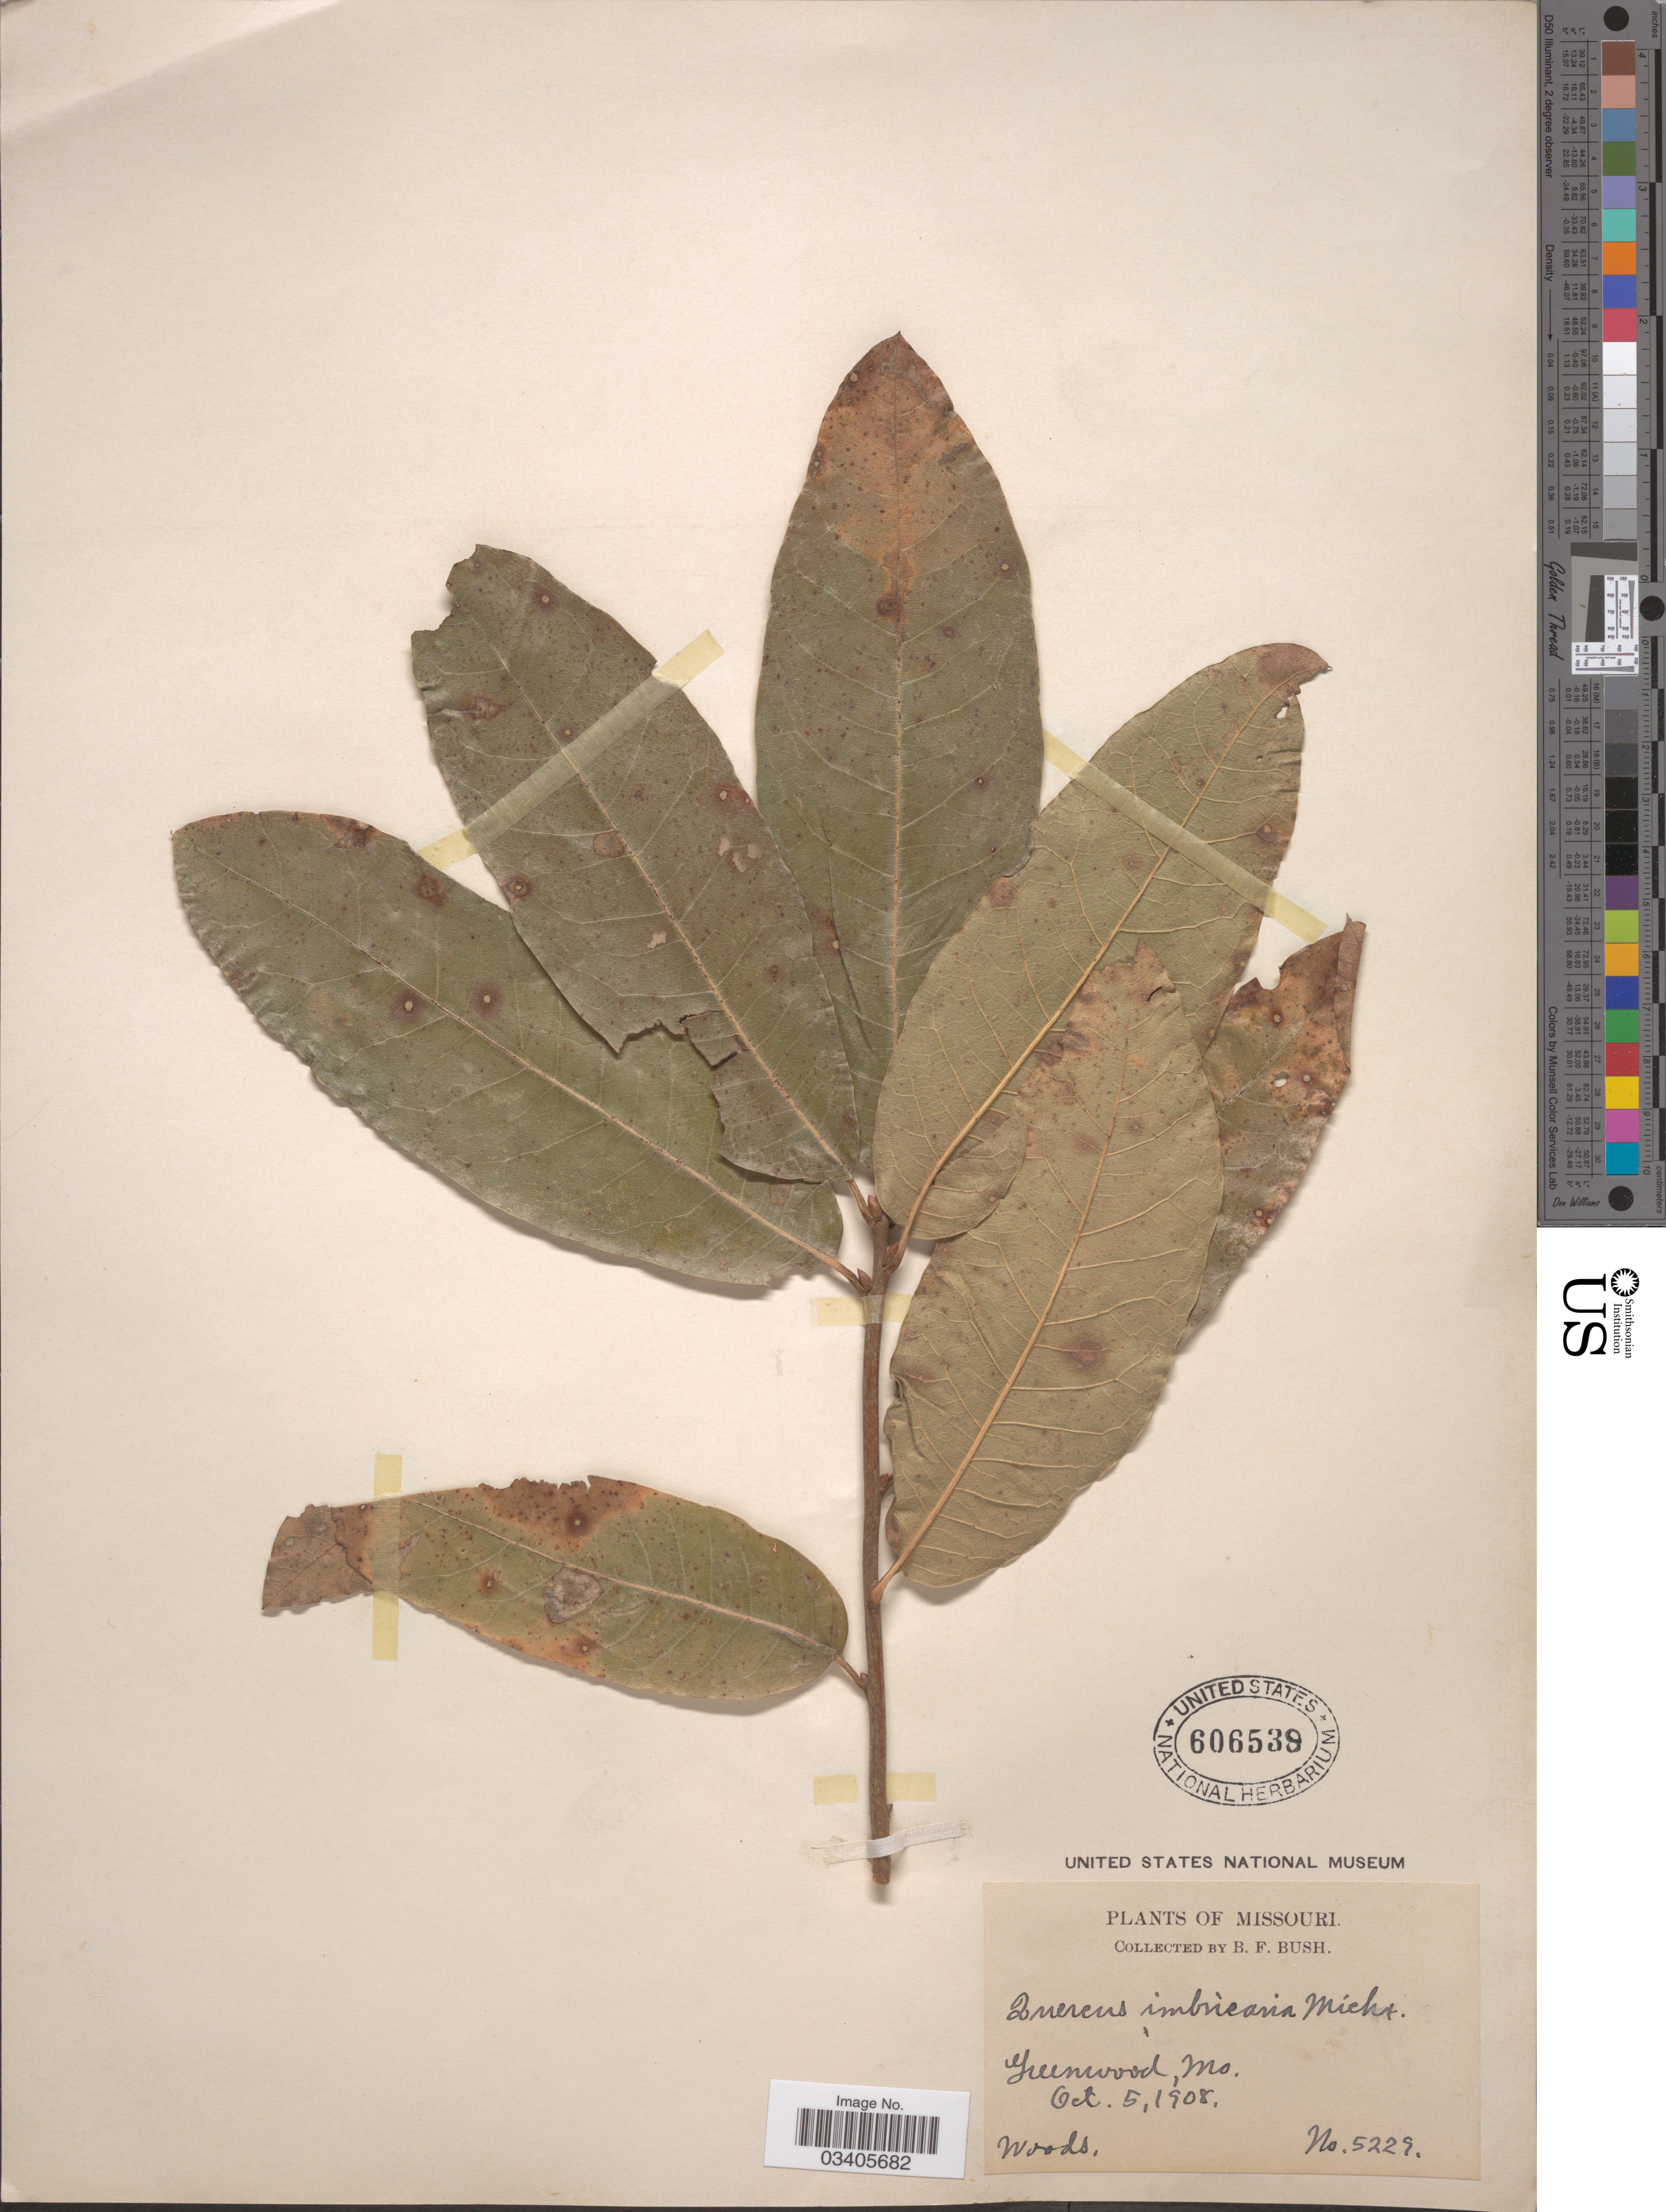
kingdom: Plantae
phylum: Tracheophyta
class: Magnoliopsida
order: Fagales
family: Fagaceae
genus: Quercus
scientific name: Quercus imbricaria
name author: Michx.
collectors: B. F. Bush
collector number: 5229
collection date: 1908-10-05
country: United States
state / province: Missouri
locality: Greenwood.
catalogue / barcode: US 606538